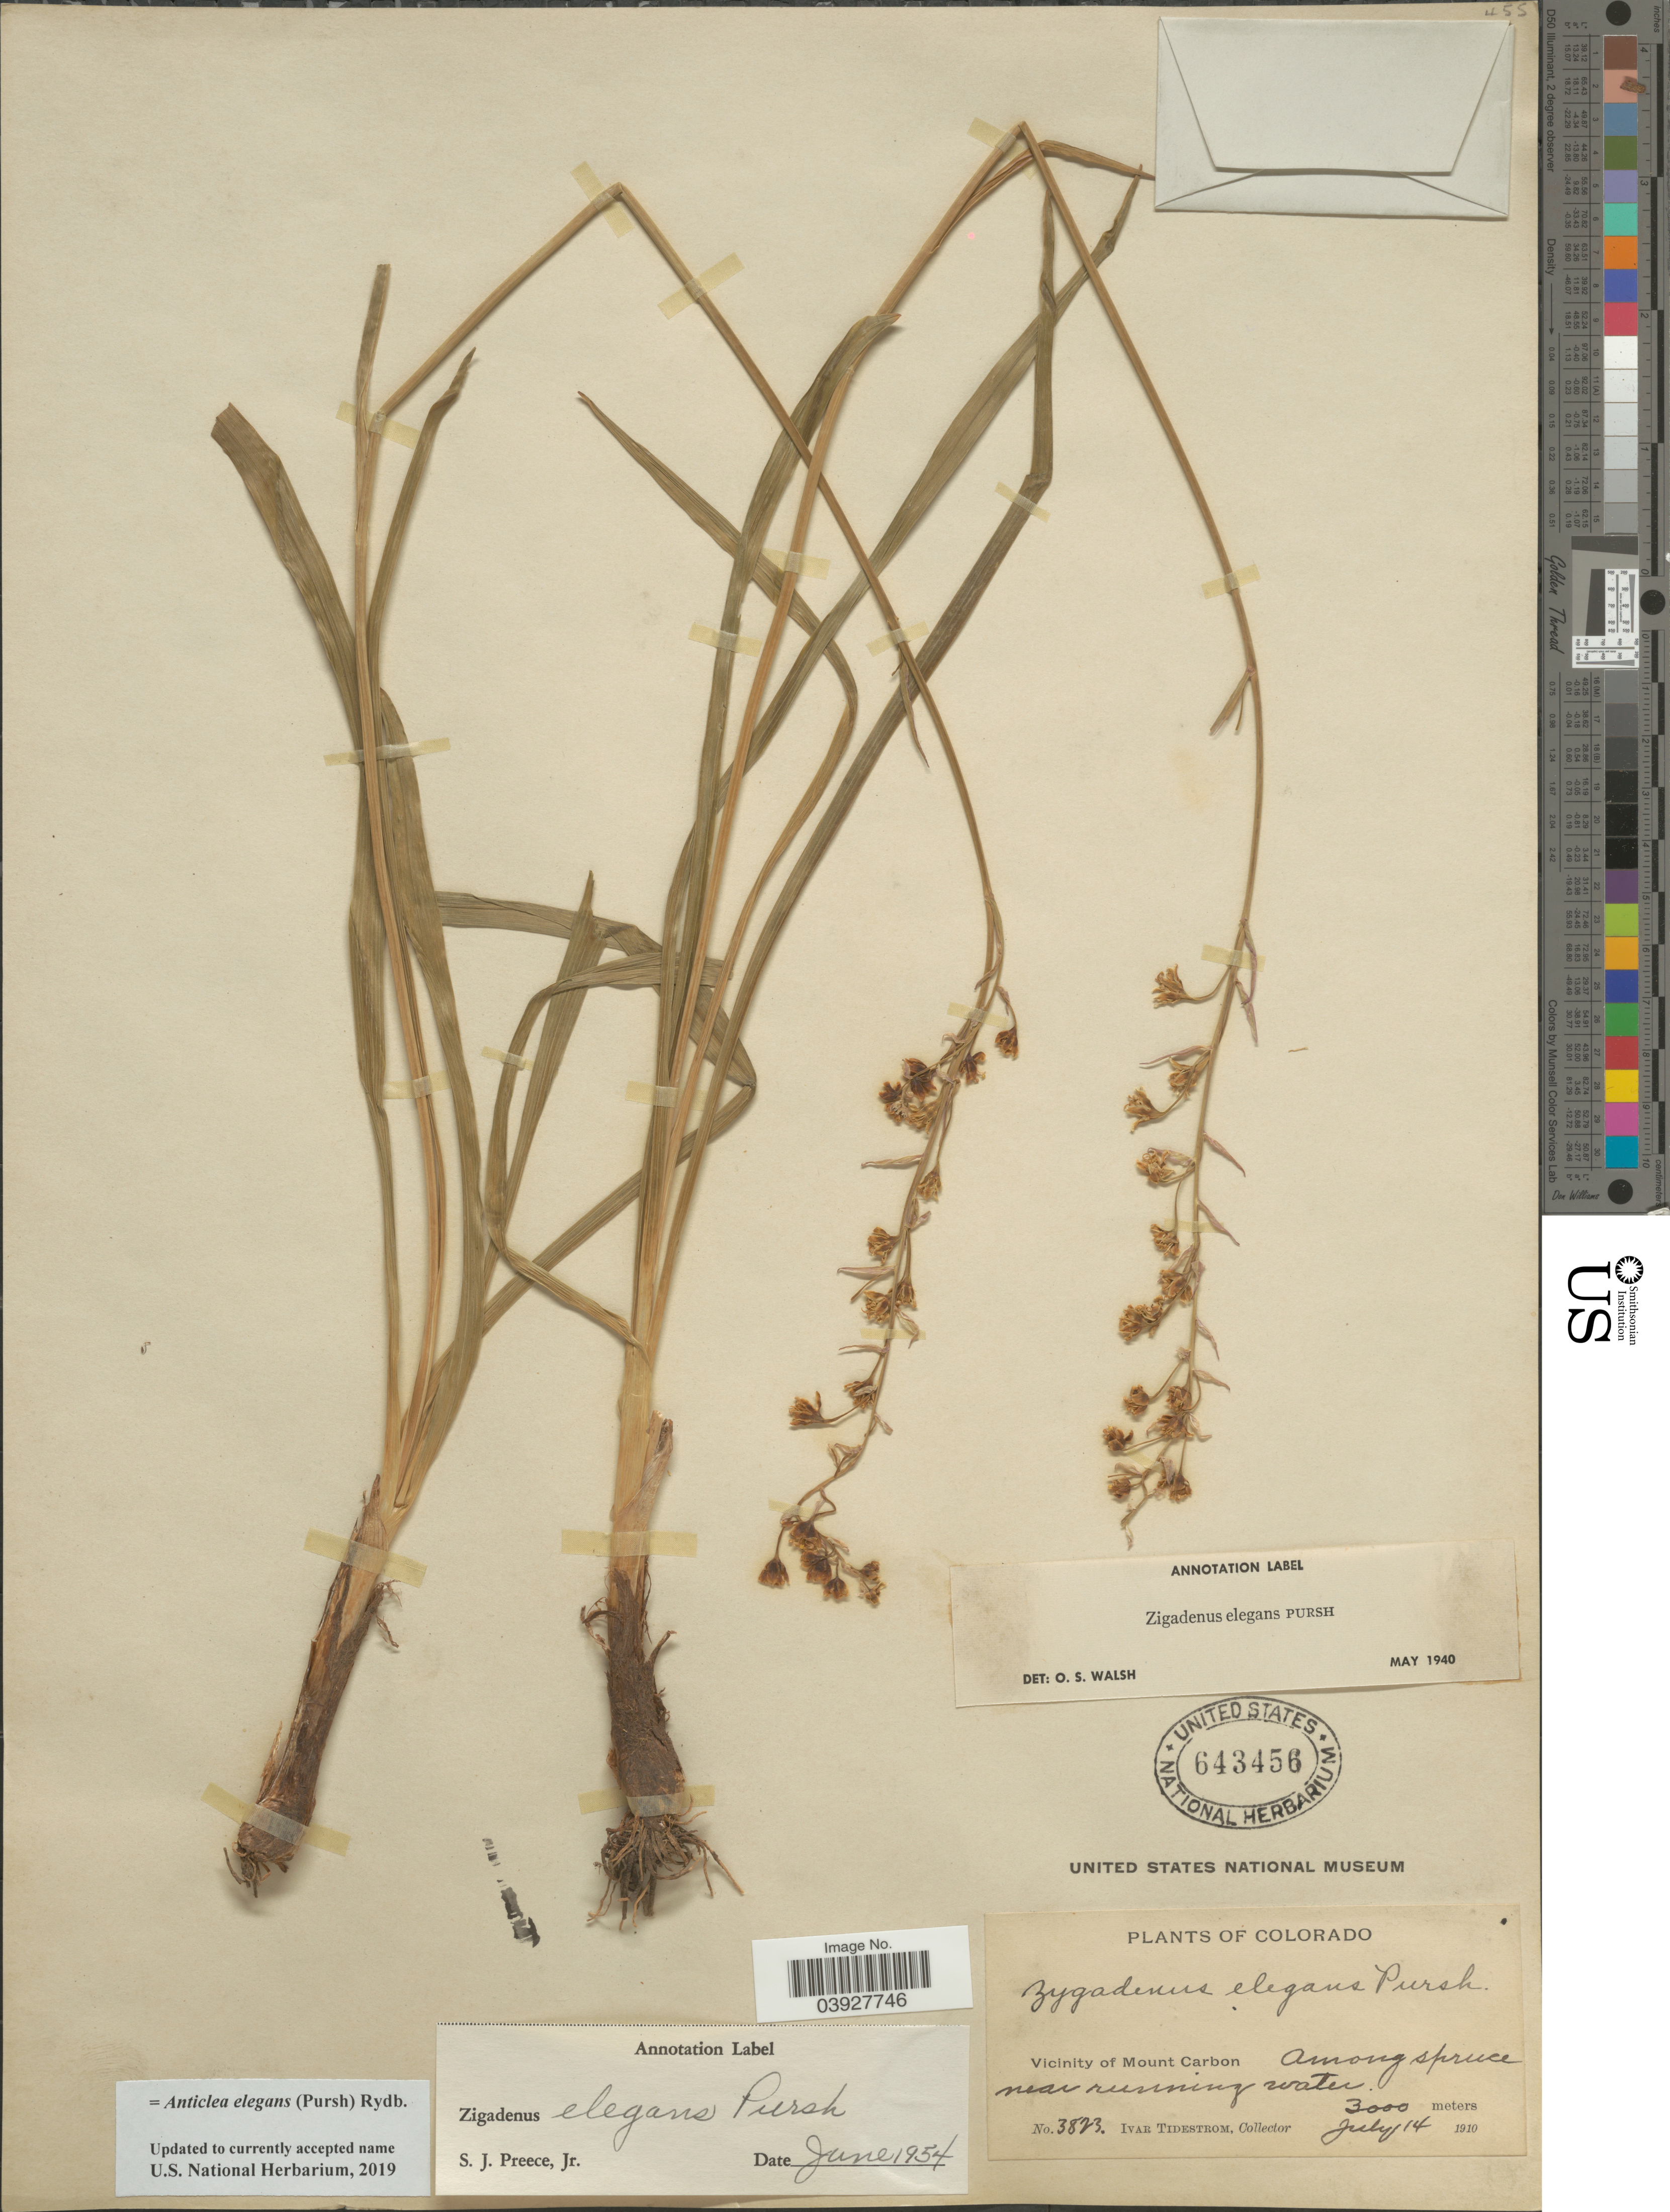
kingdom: Plantae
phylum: Tracheophyta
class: Liliopsida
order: Liliales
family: Melanthiaceae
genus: Anticlea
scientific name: Anticlea elegans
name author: (Pursh) Rydb.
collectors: I. F. Tidestrom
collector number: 3823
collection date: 1910-07-14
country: United States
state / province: Colorado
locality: Vicinity of Mount Carbon. Among spruce near running water.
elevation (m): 3000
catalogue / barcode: US 643456